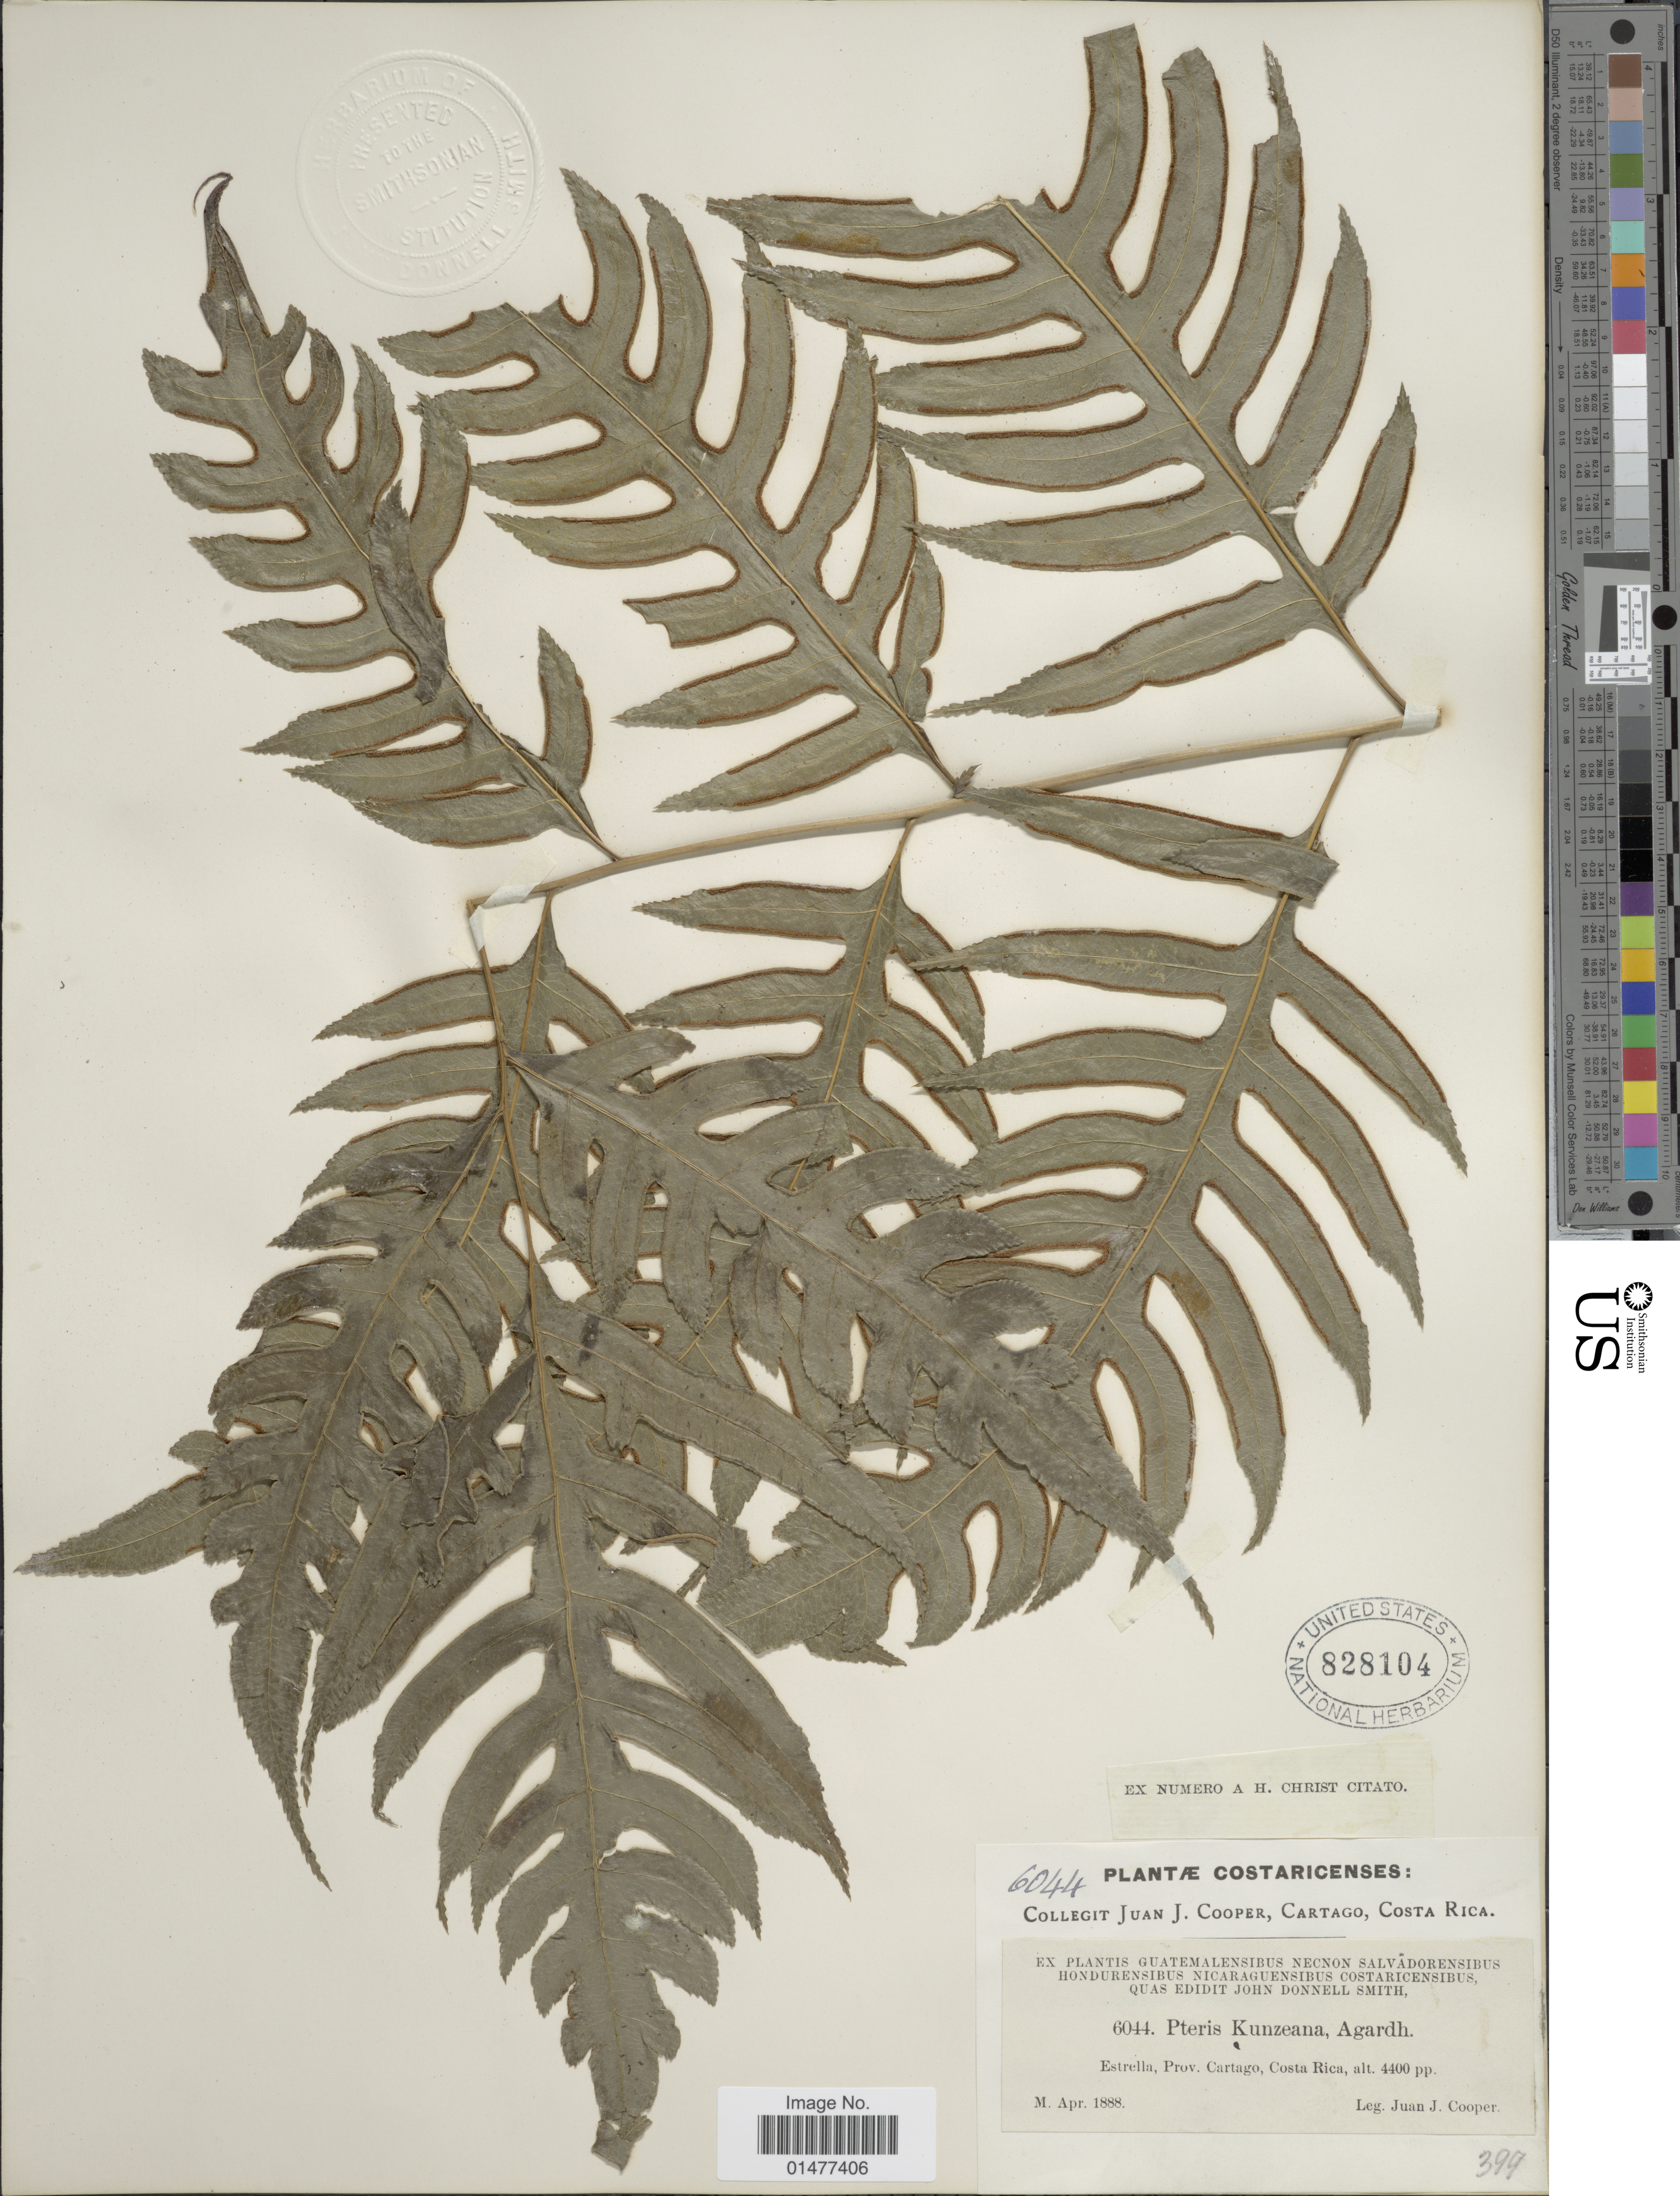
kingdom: Plantae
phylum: Tracheophyta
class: Polypodiopsida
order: Polypodiales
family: Pteridaceae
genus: Pteris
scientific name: Pteris altissima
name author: Poir.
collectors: J. J. Cooper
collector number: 6044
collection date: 1888-04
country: Costa Rica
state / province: Cartago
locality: Estrella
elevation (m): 1341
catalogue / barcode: US 828104